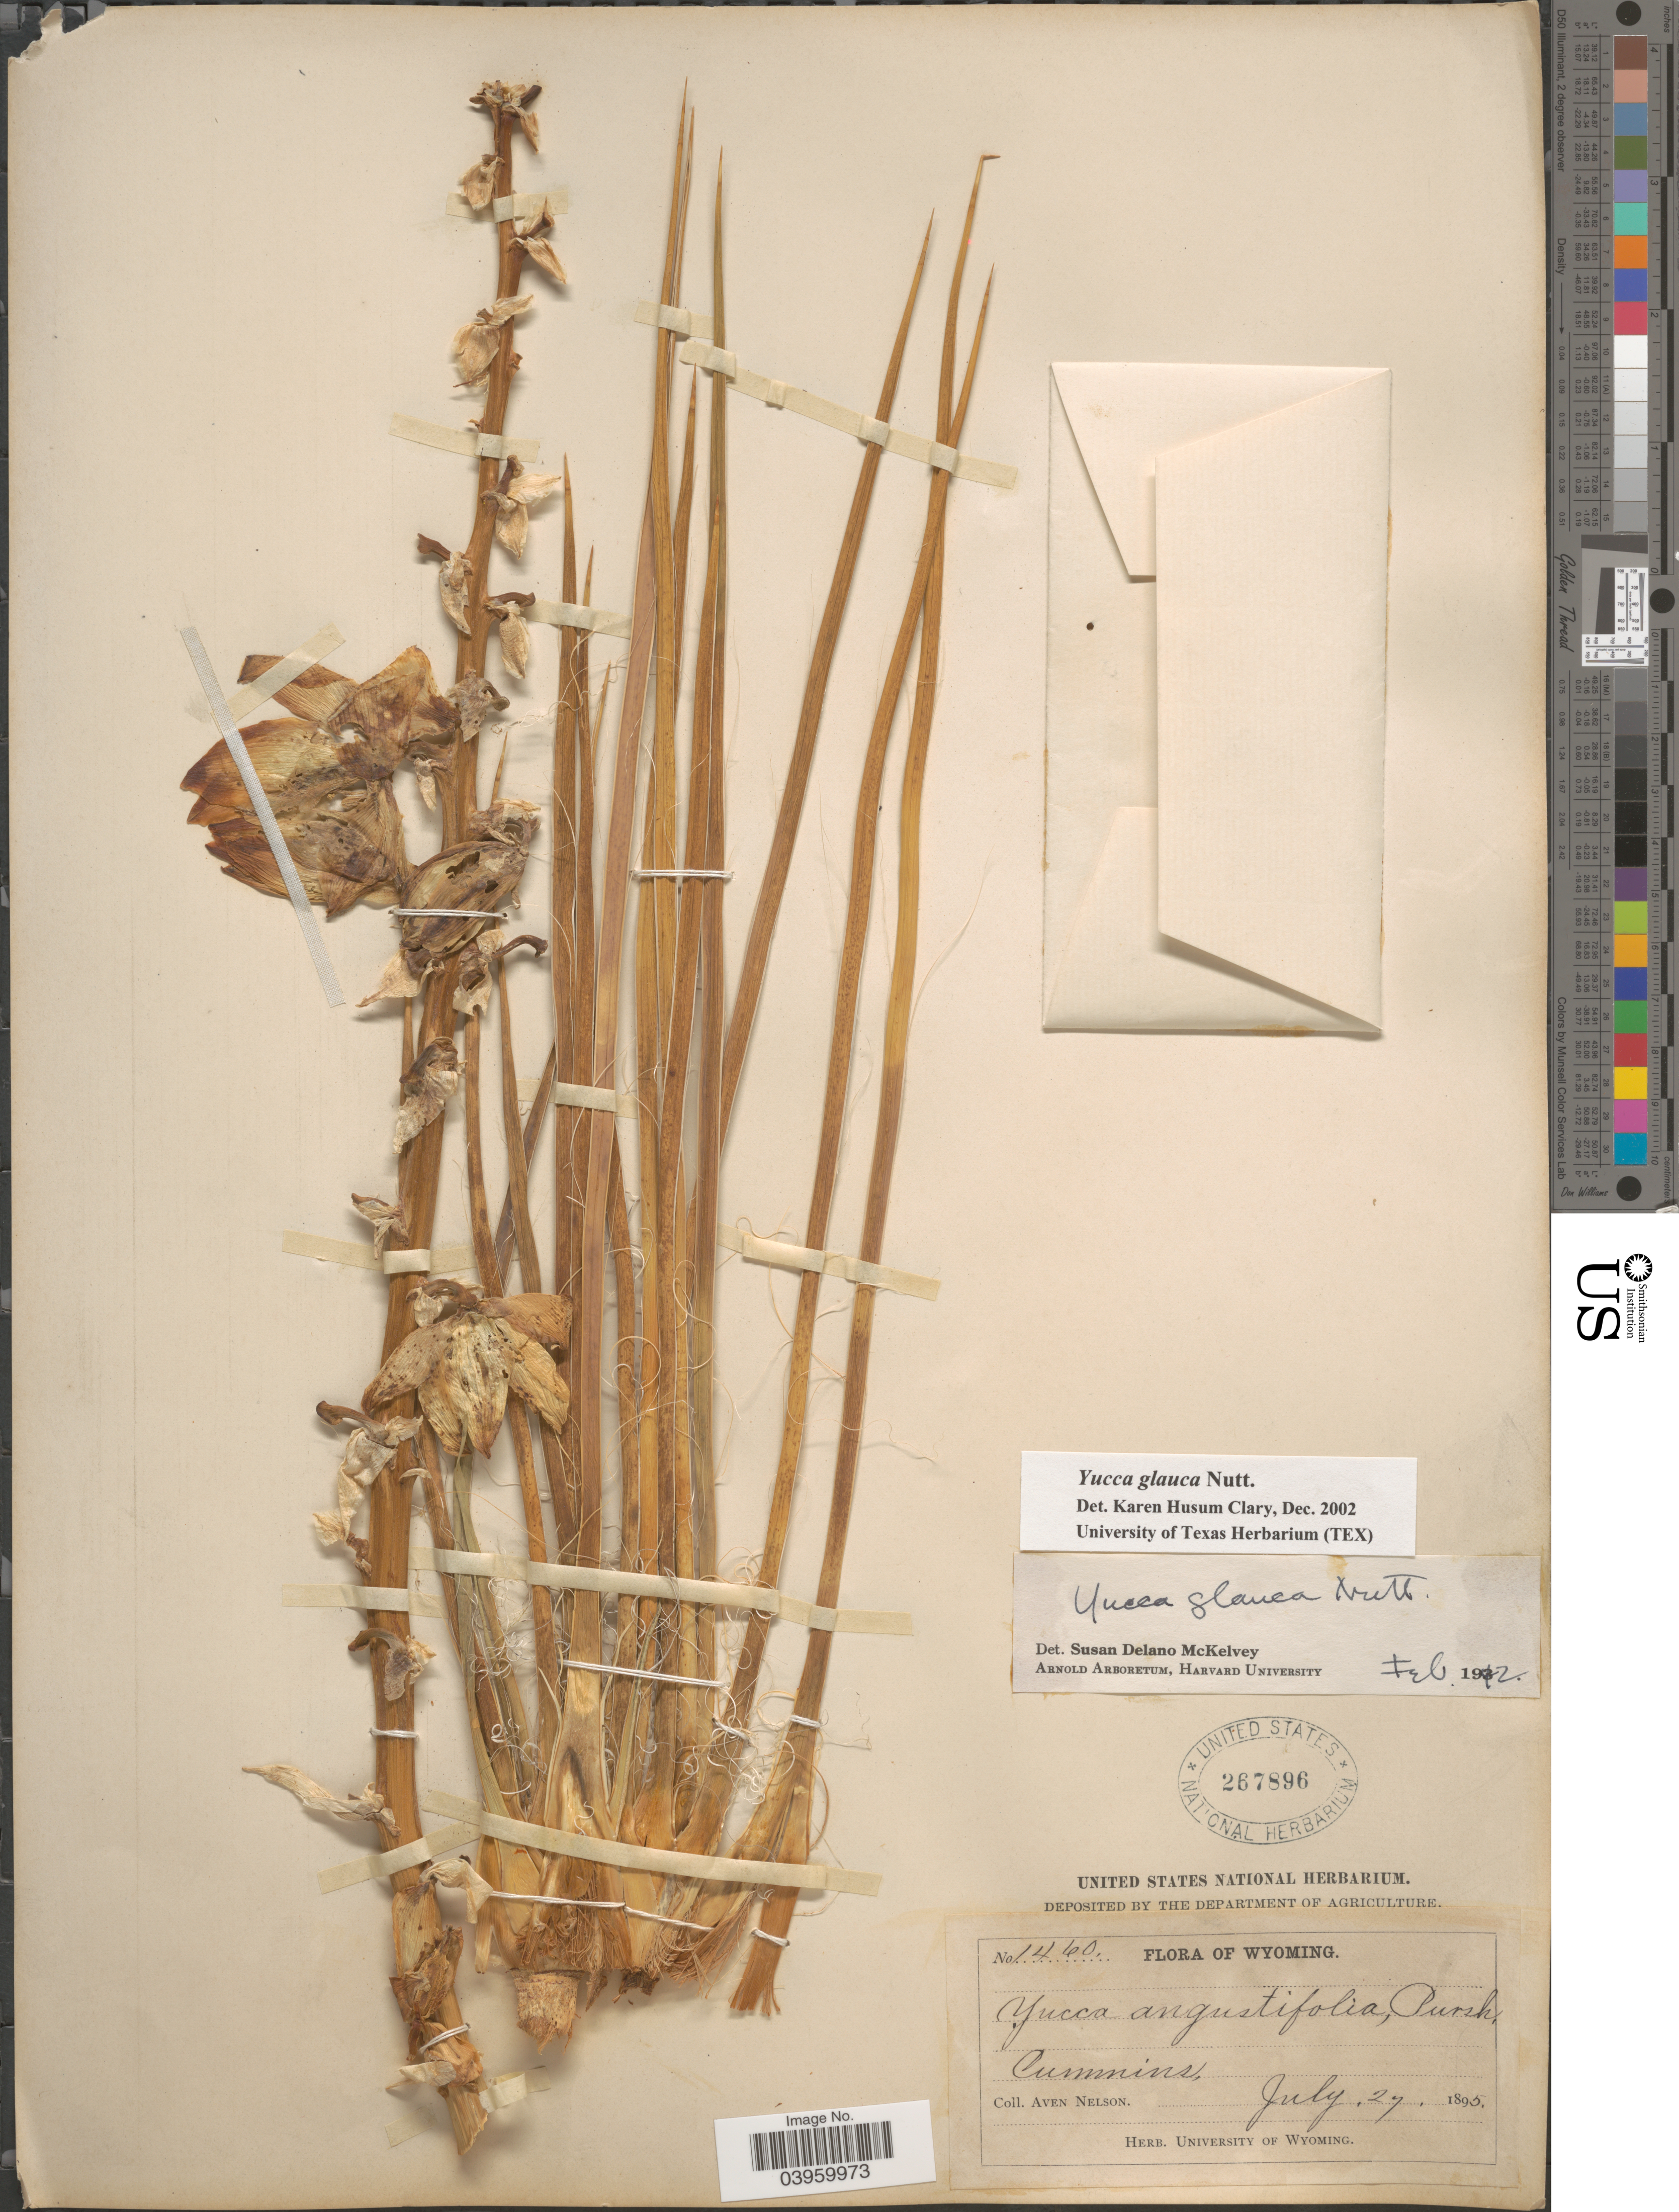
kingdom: Plantae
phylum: Tracheophyta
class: Liliopsida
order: Asparagales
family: Asparagaceae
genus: Yucca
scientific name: Yucca glauca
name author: Nutt.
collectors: A. Nelson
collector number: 1460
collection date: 1895-07-27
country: United States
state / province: Wyoming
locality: Cummins.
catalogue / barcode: US 267896